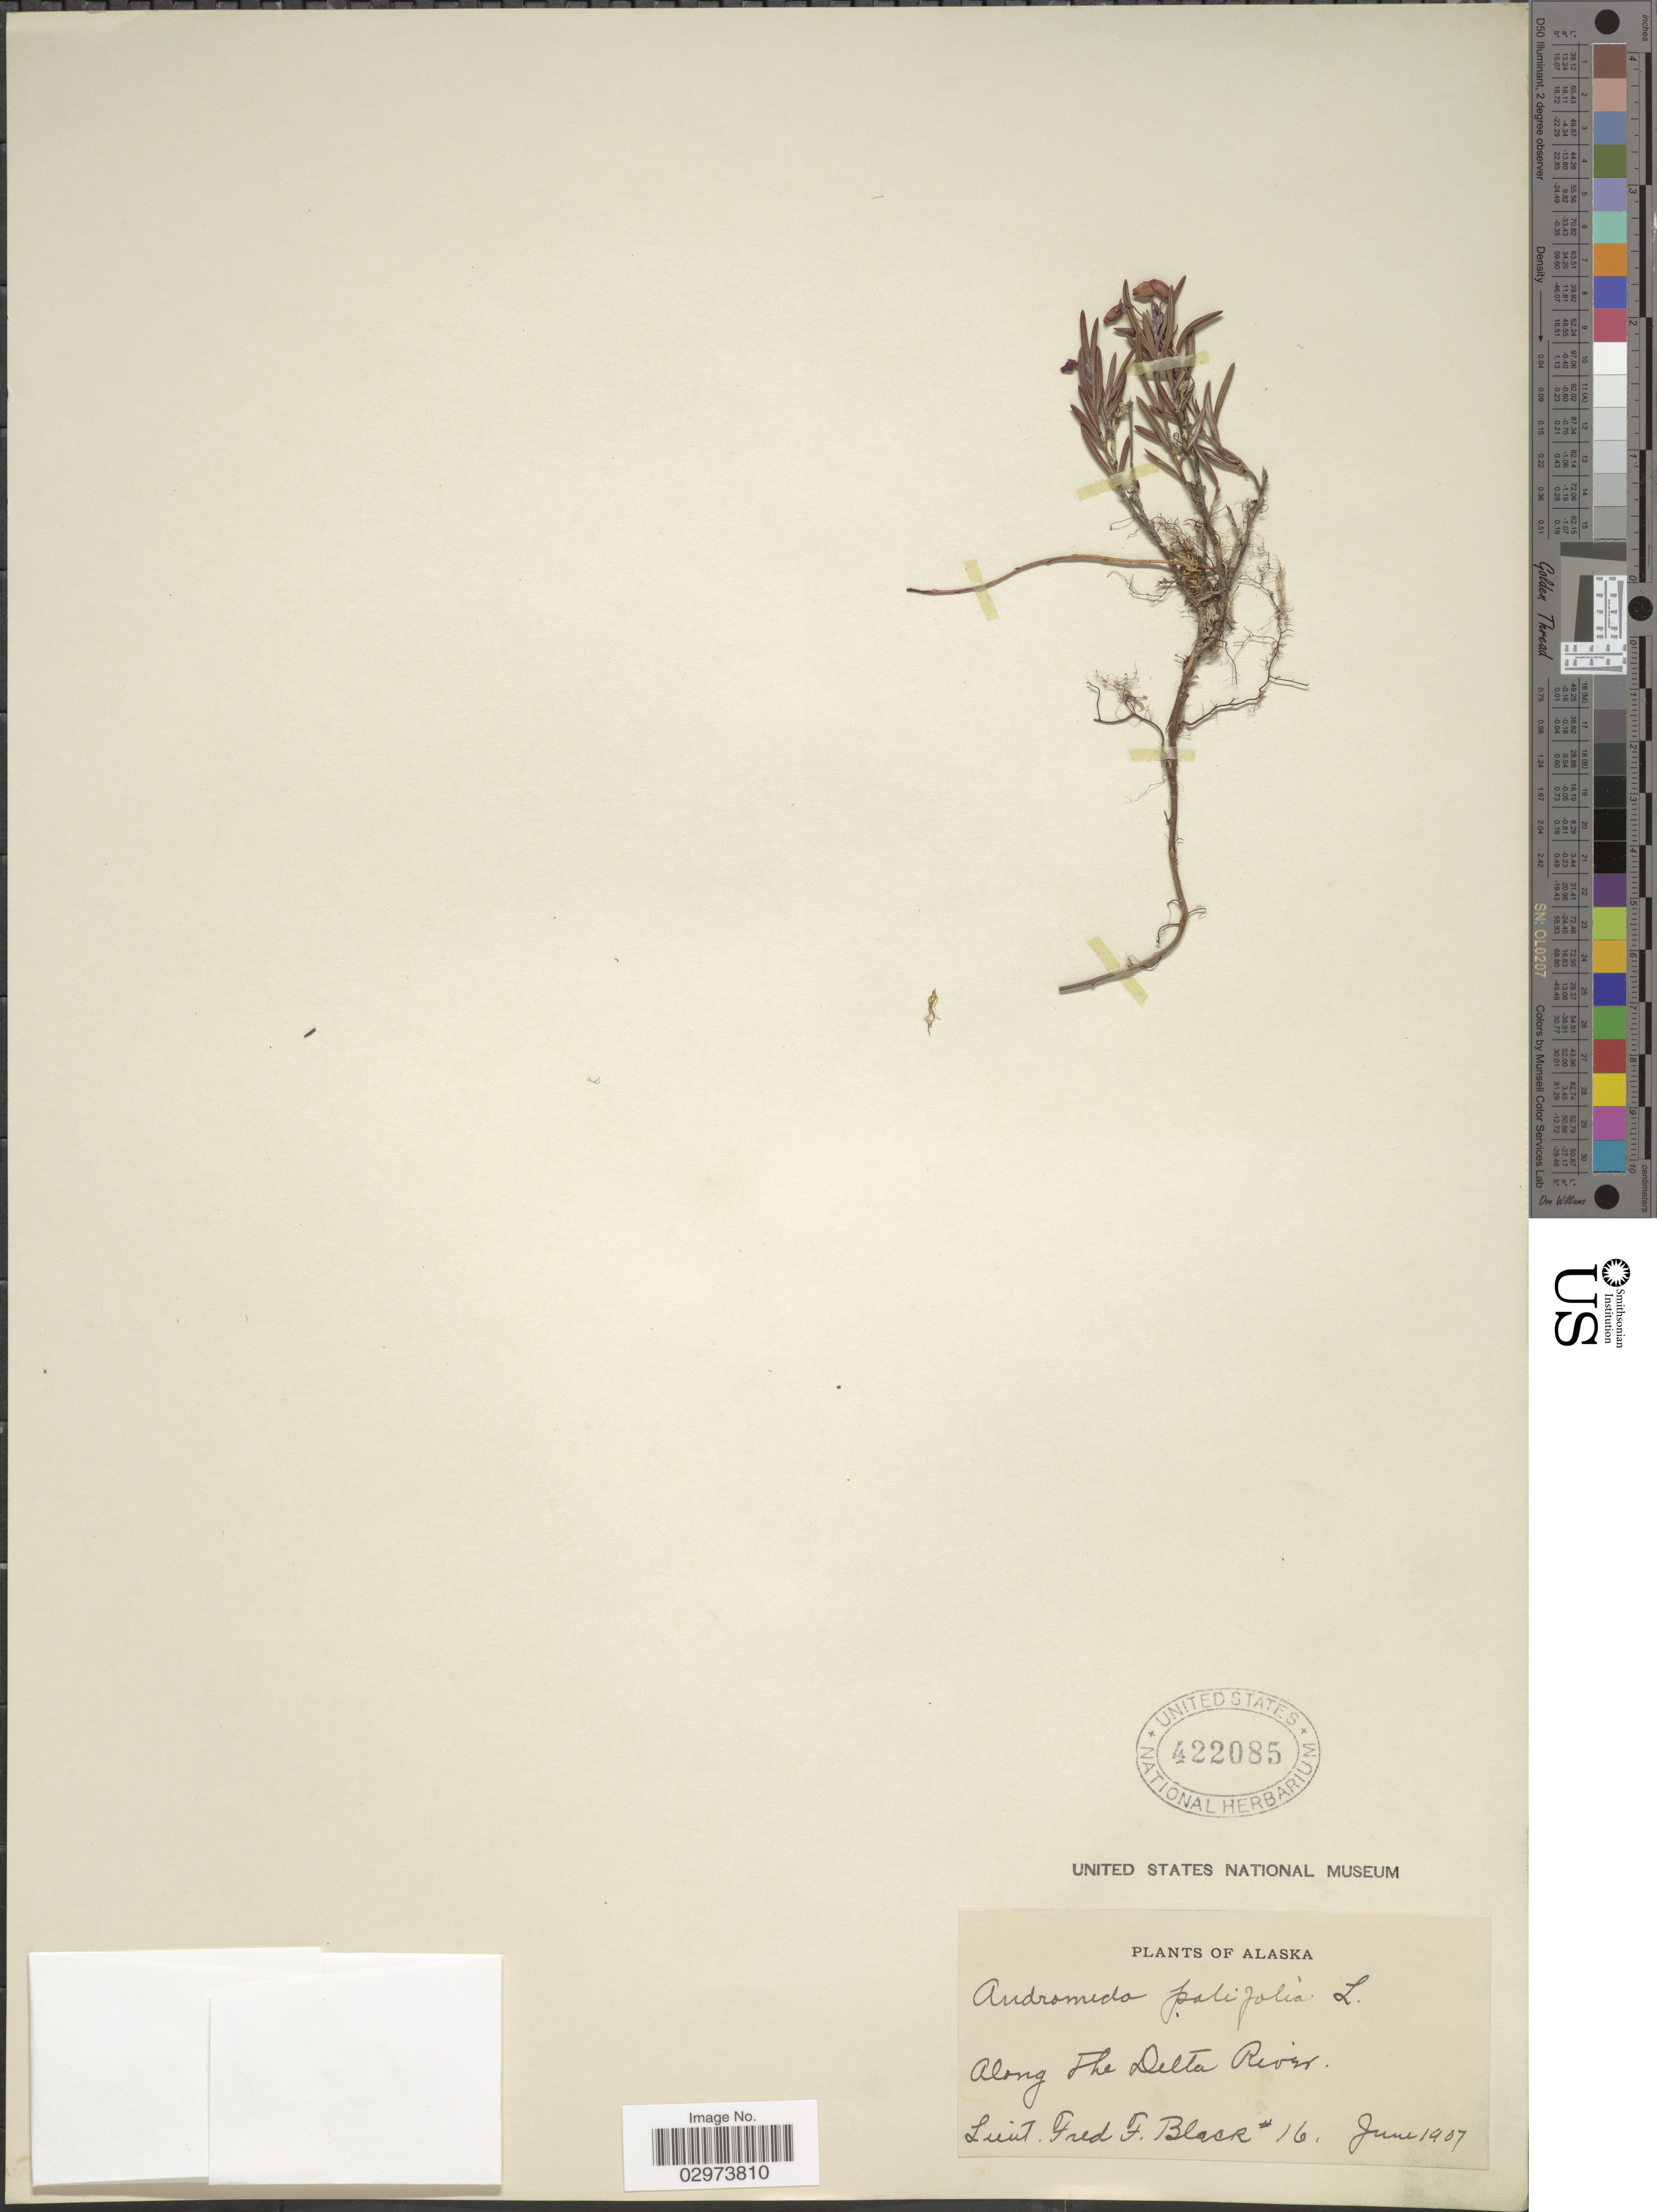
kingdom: Plantae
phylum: Tracheophyta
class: Magnoliopsida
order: Ericales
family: Ericaceae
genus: Andromeda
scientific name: Andromeda polifolia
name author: L.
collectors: F. Black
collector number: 16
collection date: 1907-06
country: United States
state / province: Alaska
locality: Along the Delta River.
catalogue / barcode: US 422085